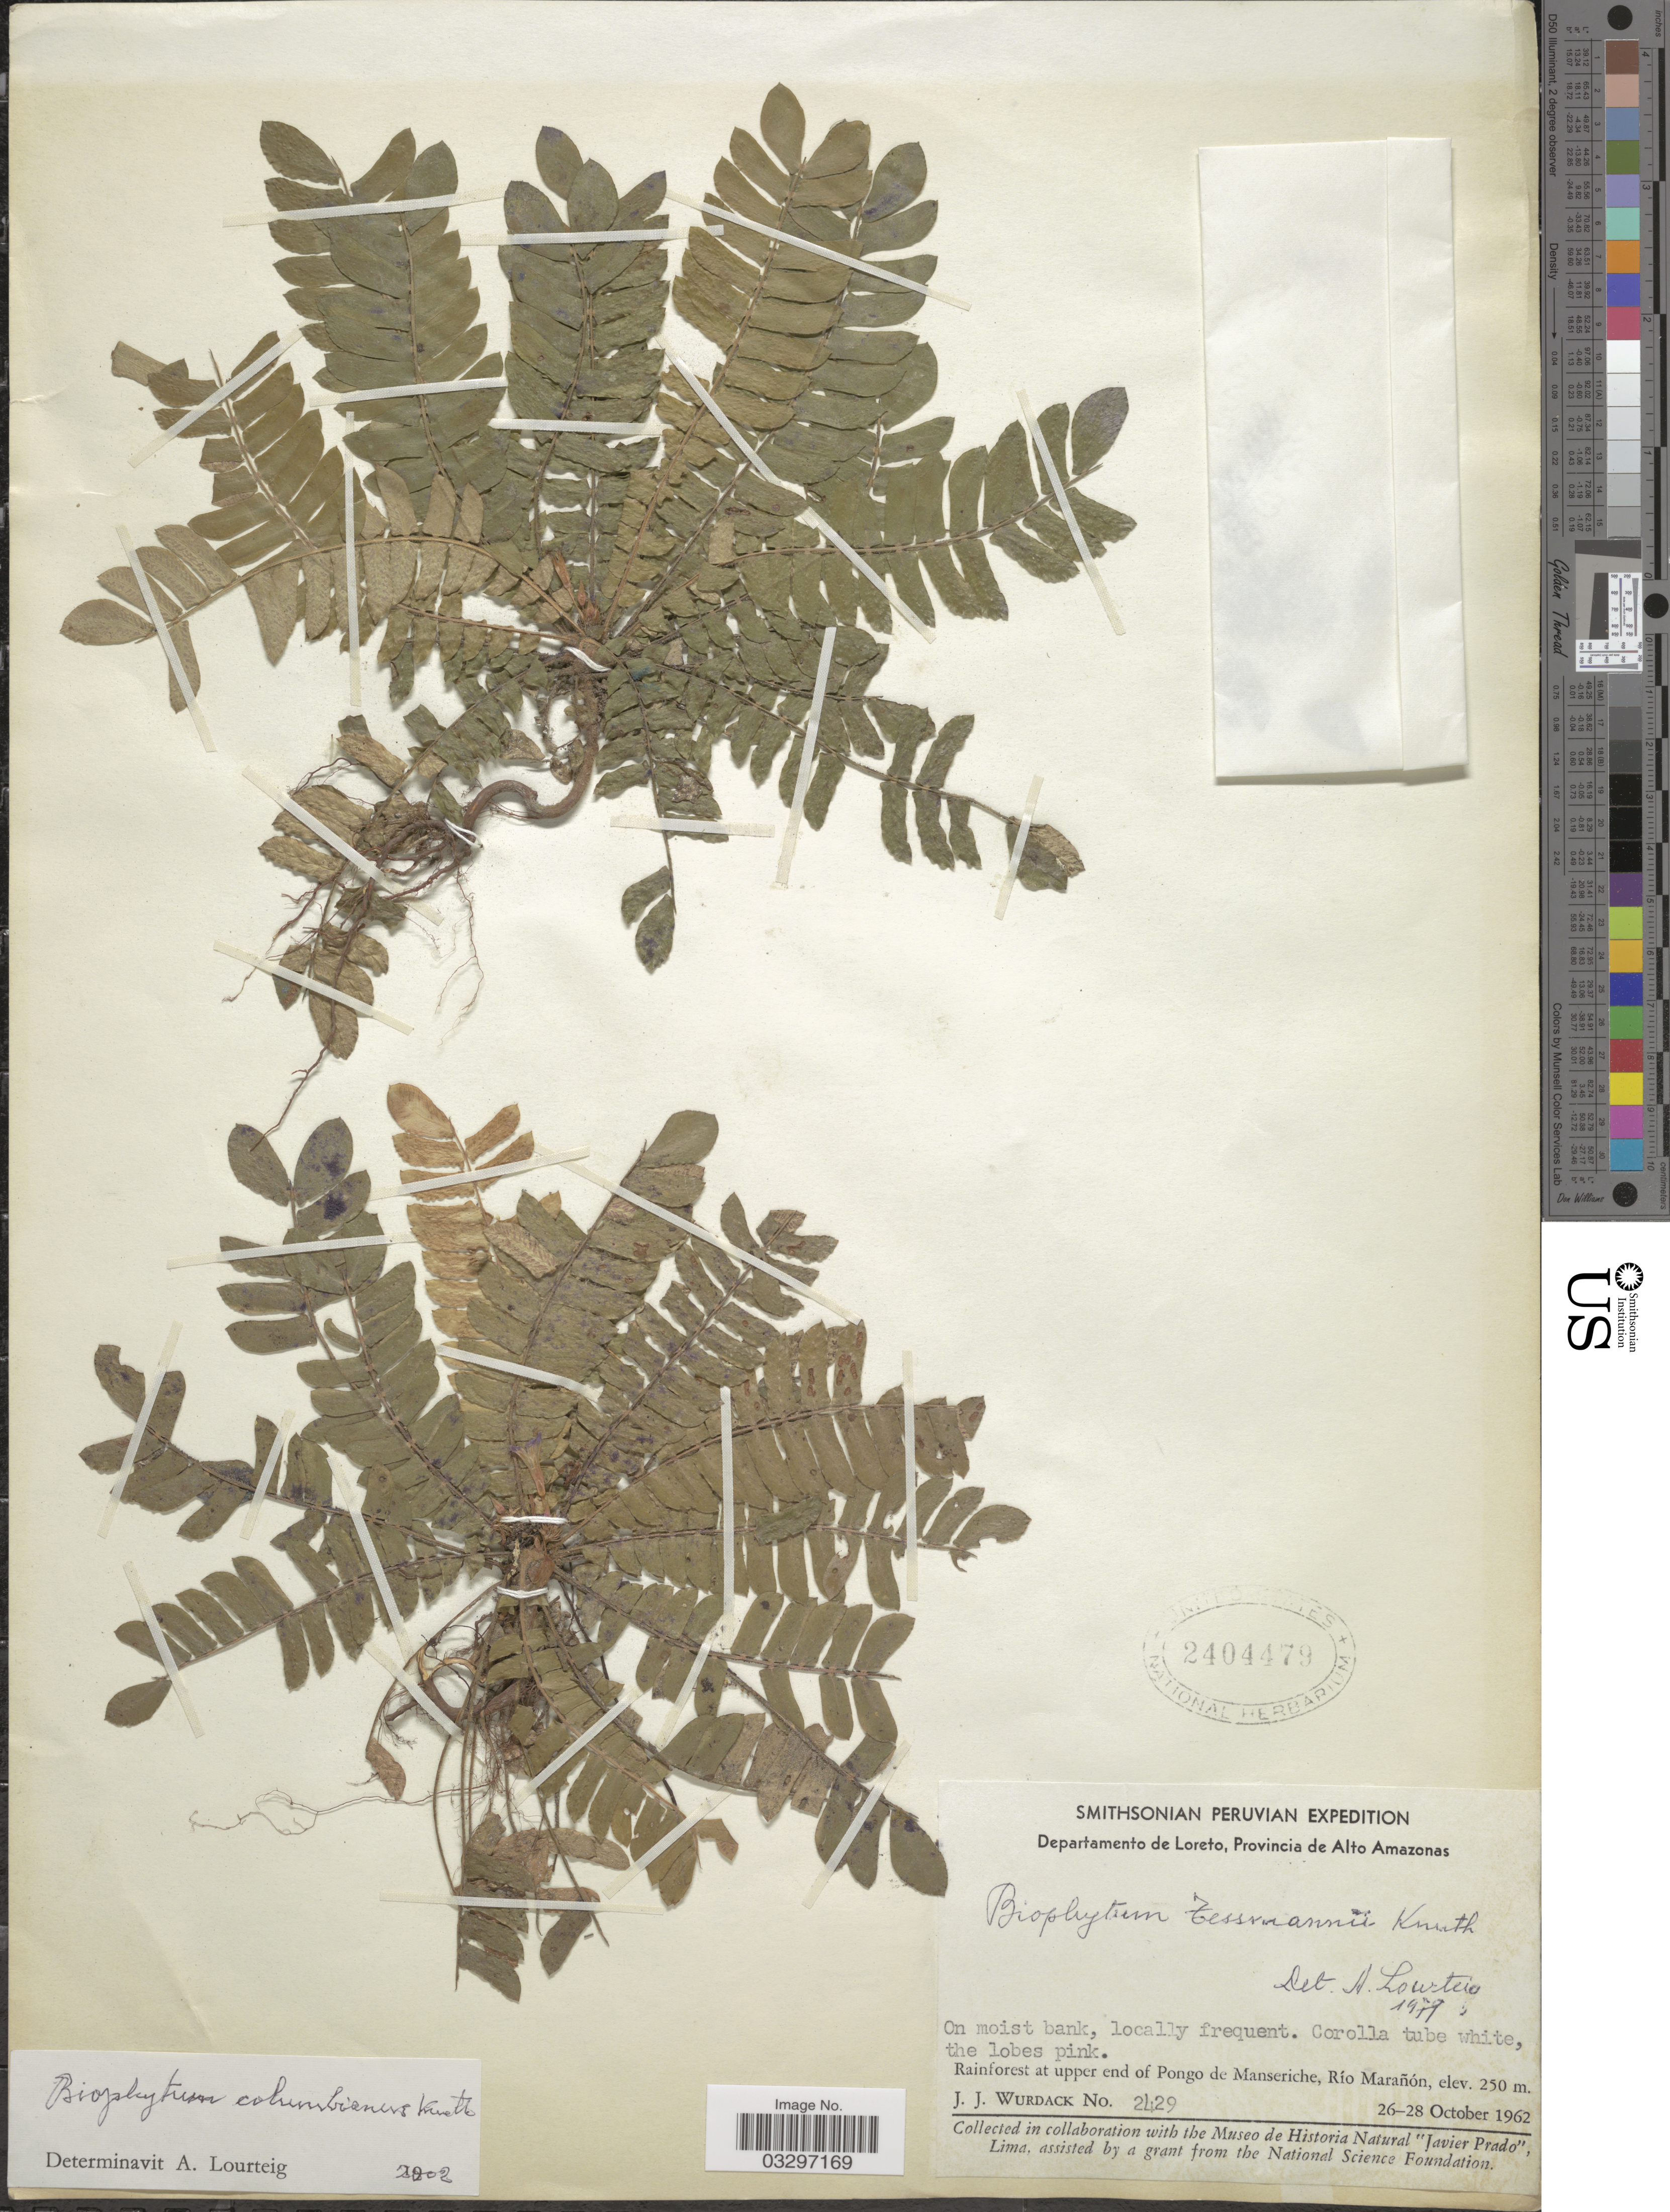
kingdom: Plantae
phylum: Tracheophyta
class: Magnoliopsida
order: Oxalidales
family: Oxalidaceae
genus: Biophytum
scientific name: Biophytum columbianum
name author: Knuth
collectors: J. J. Wurdack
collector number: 2429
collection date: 1962-10-26/1962-10-28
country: Peru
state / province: Loreto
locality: Departamento de Loreto, Provincia de Alto Amazonas, Rainforest at upper end of Pongo de Manseriche, Río Marañon.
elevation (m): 250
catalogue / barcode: US 2404479